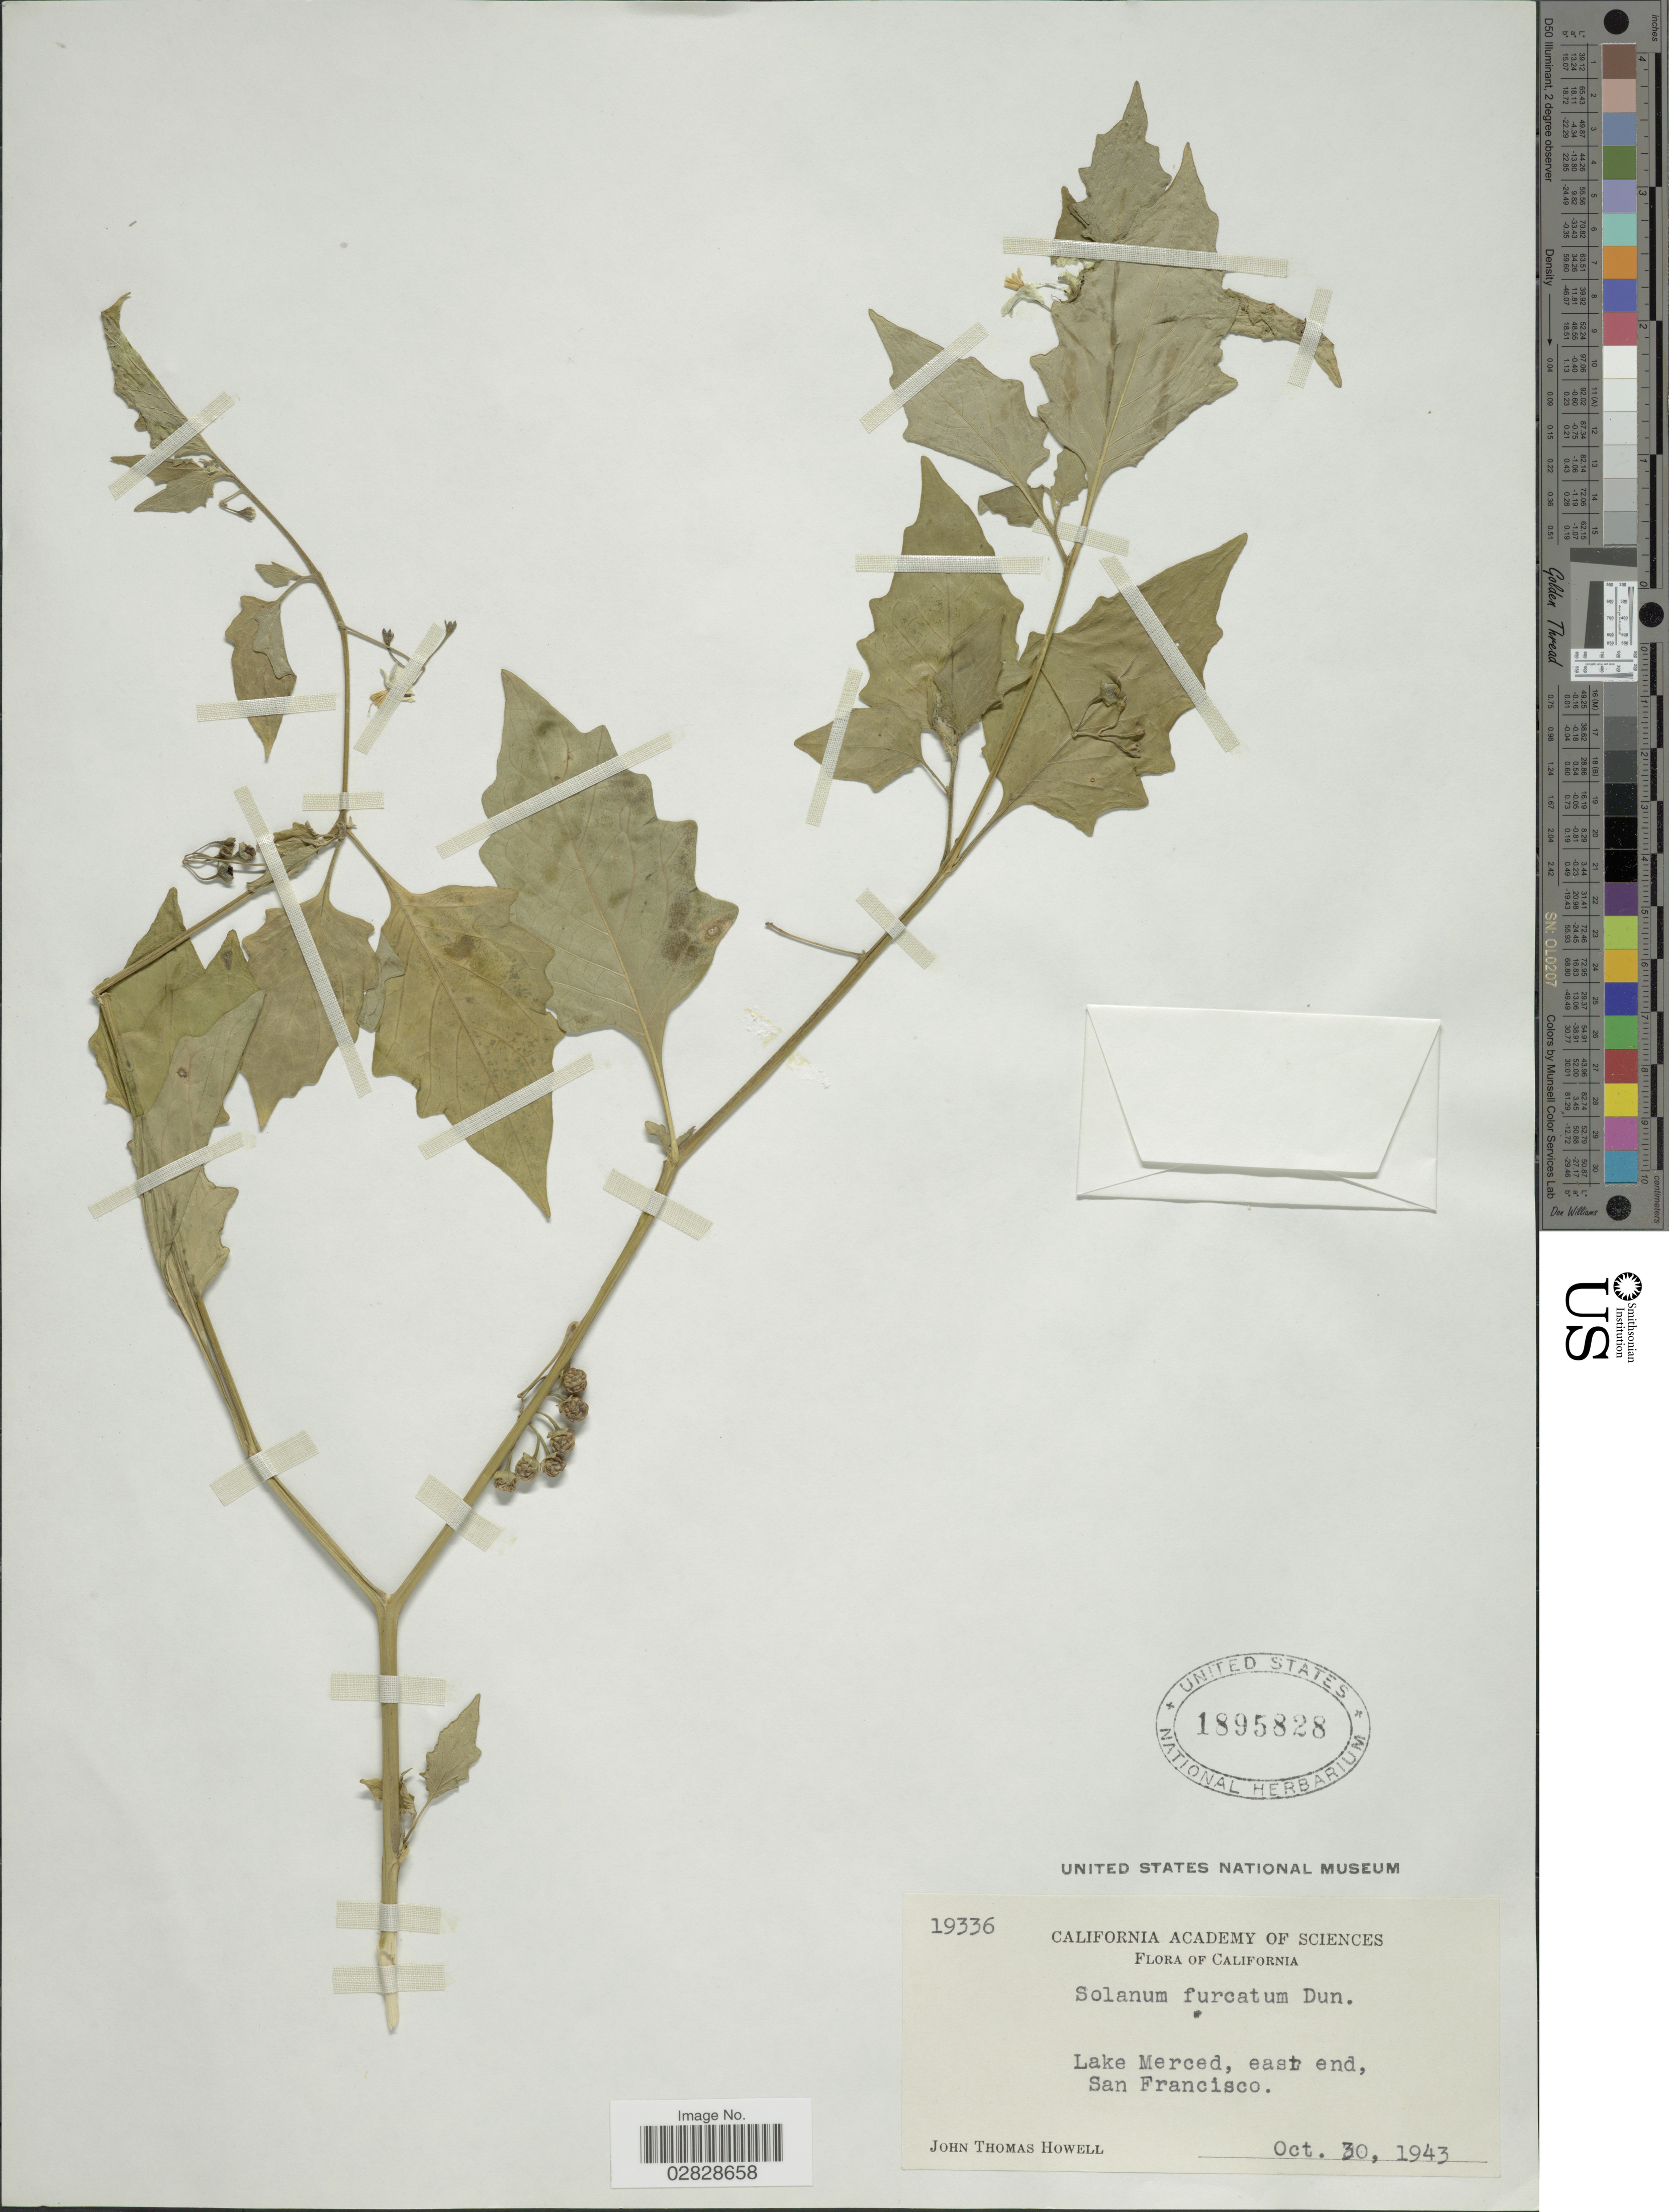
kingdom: Plantae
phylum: Tracheophyta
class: Magnoliopsida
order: Solanales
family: Solanaceae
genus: Solanum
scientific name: Solanum furcatum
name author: Dunal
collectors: J. T. Howell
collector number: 19336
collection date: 1943-10-30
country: United States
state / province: California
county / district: San Francisco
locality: Lake Merced, east end, San Francisco.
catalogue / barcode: US 1895828